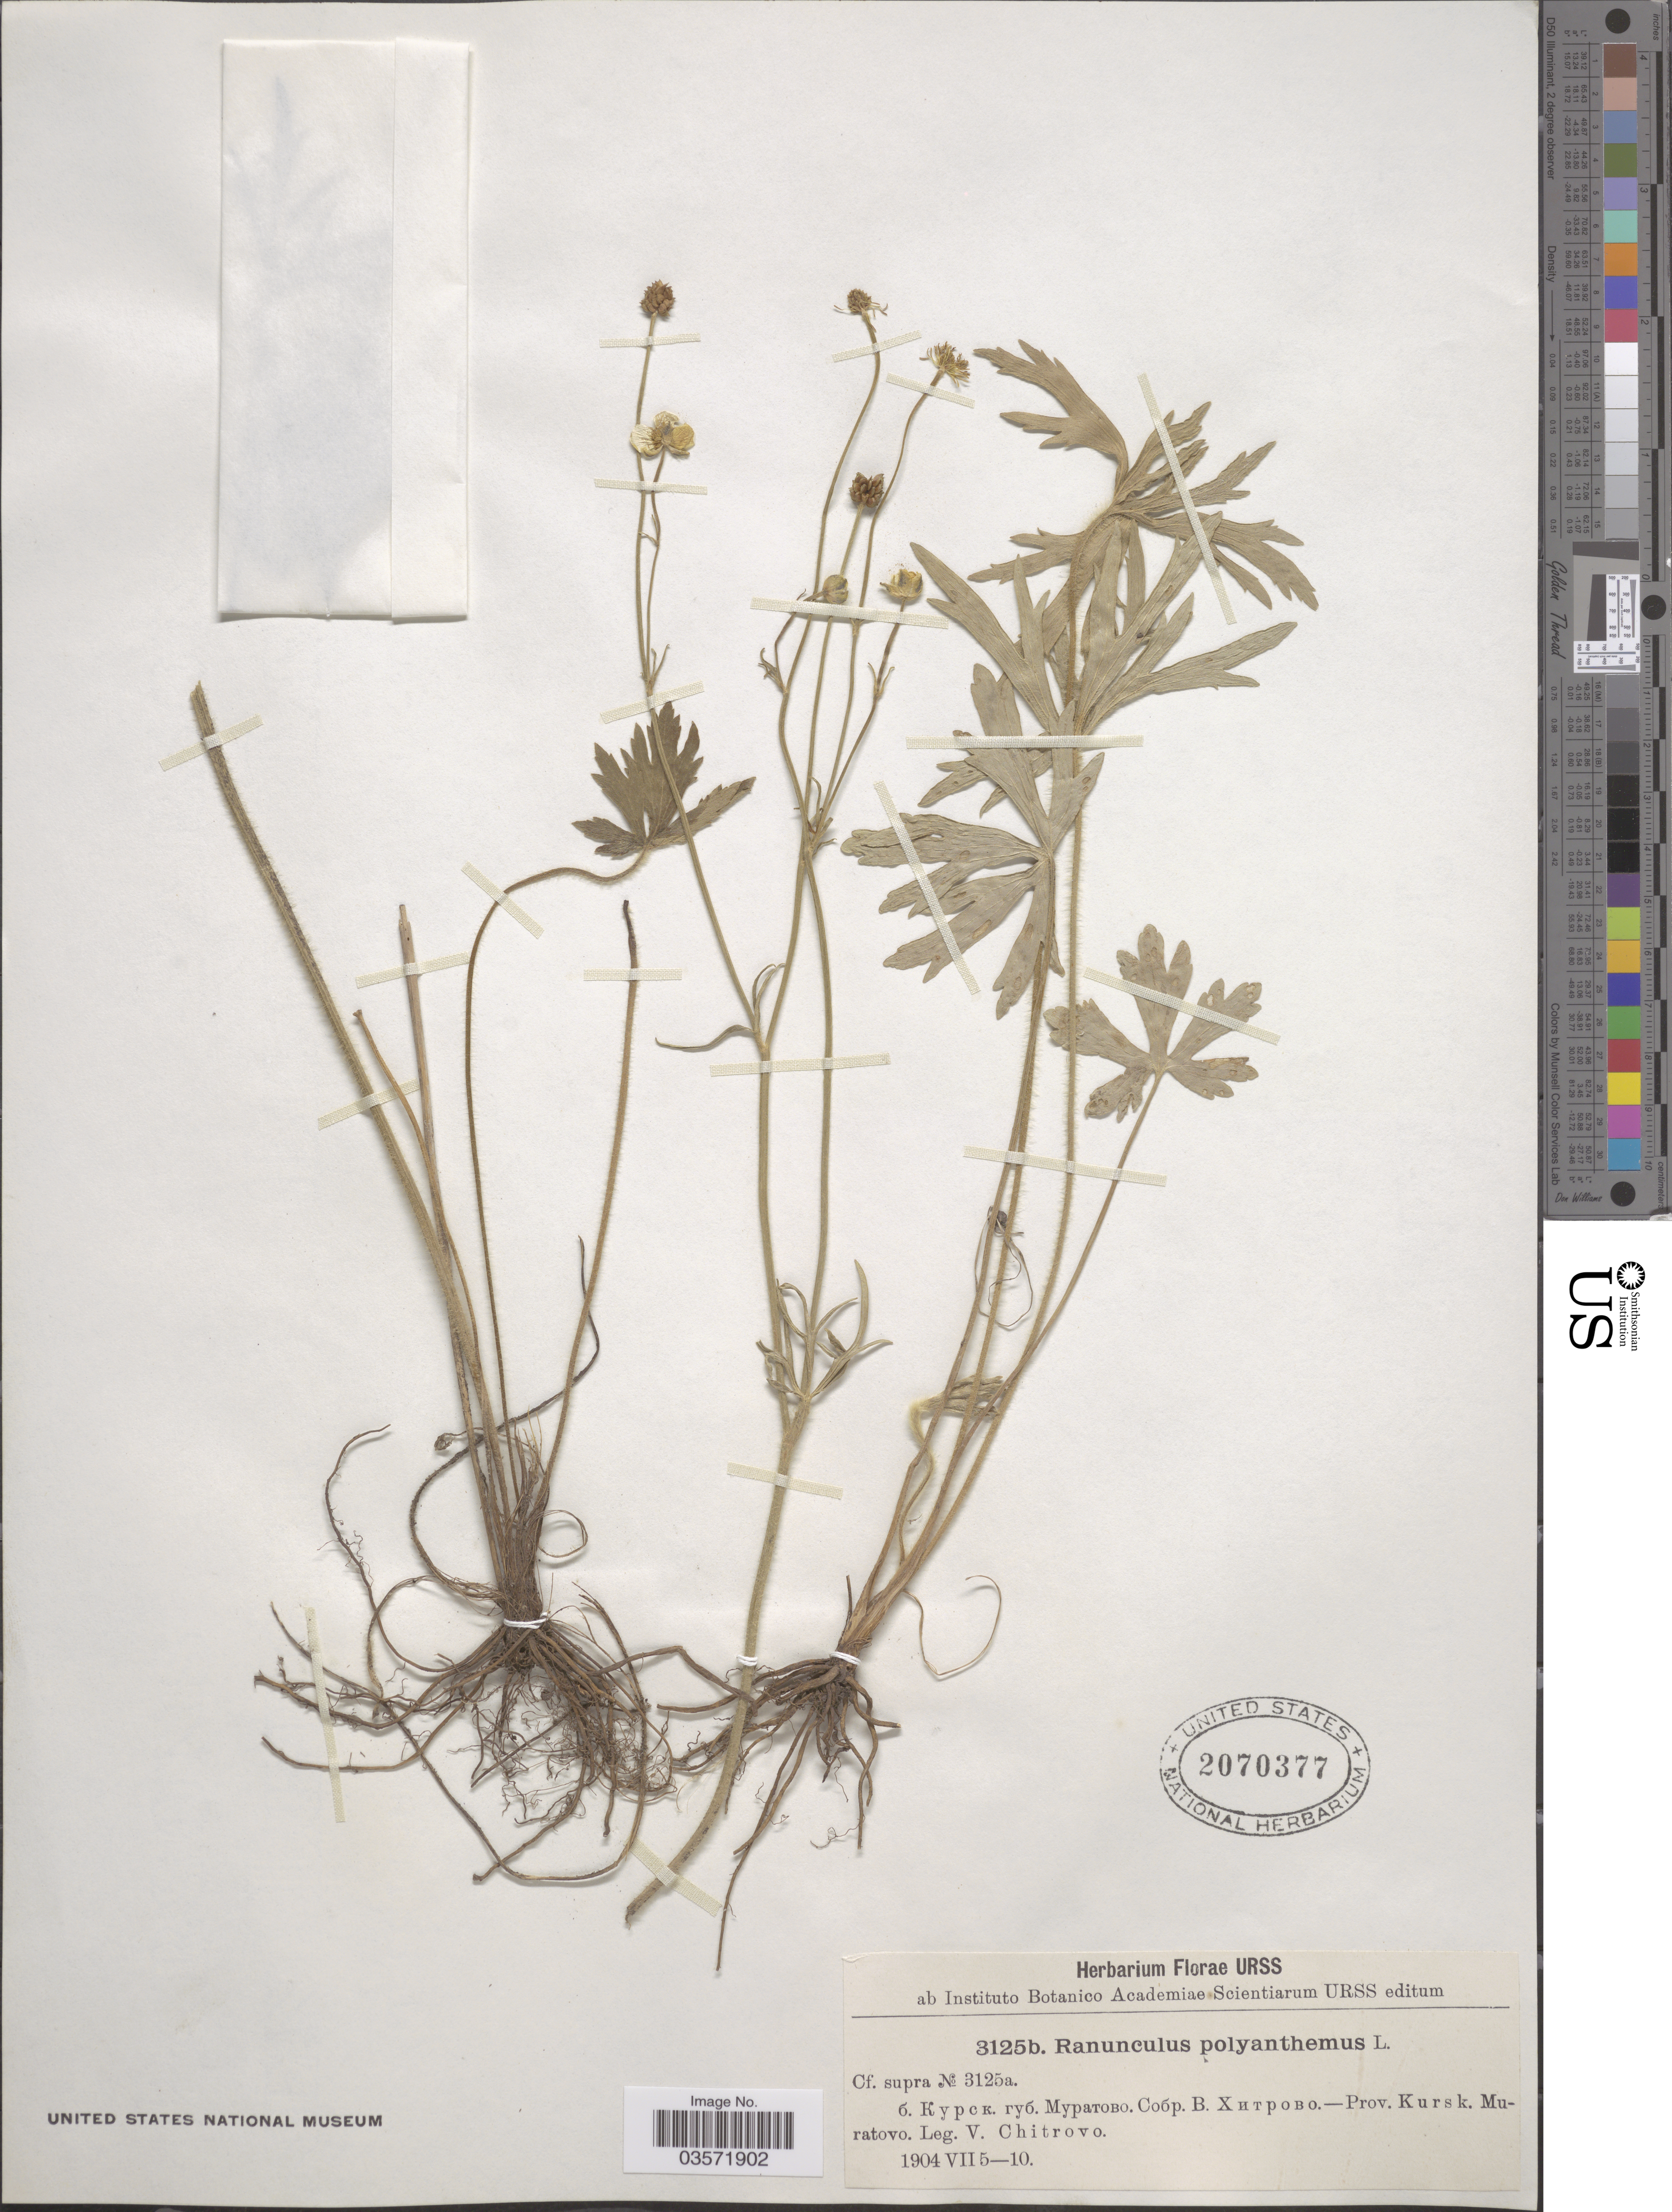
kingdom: Plantae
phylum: Tracheophyta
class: Magnoliopsida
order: Ranunculales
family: Ranunculaceae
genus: Ranunculus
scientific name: Ranunculus polyanthemos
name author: L.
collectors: V. Chitrovo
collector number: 3125b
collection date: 1904-07-05/1904-07-10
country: Russian Federation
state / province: Vladimir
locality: Prov. Kursk. Muratovo.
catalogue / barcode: US 2070377